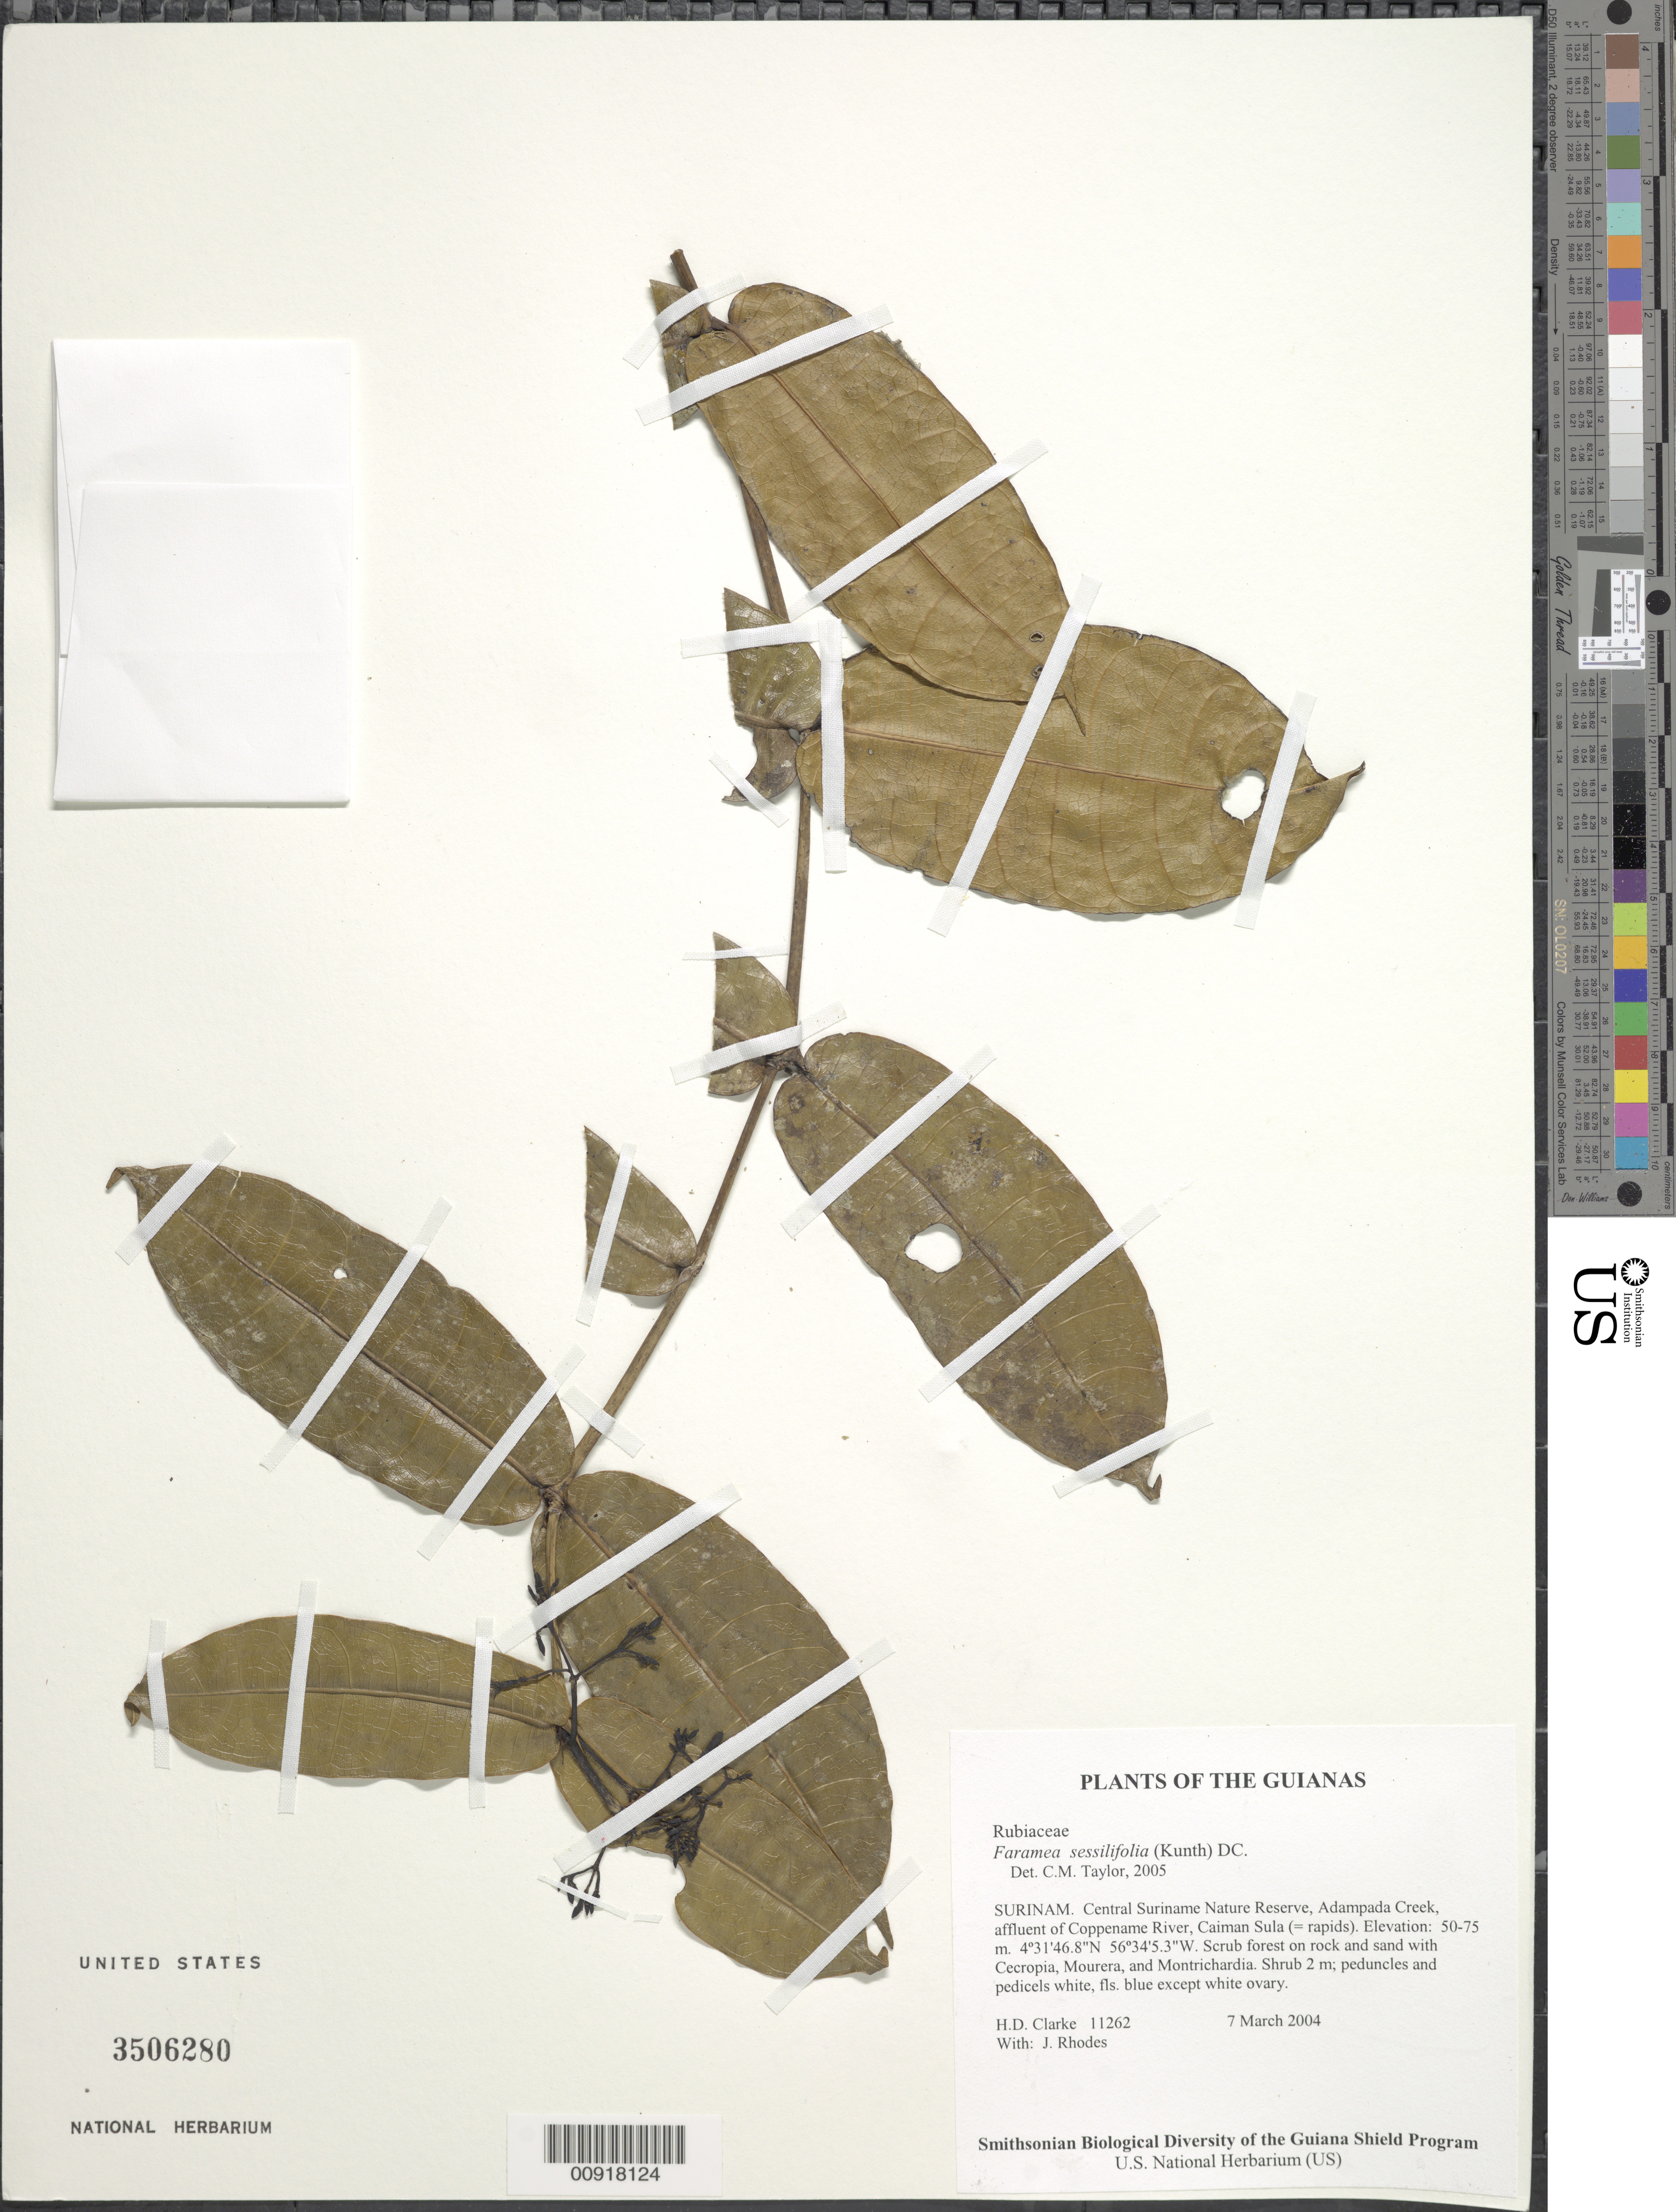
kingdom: Plantae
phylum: Tracheophyta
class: Magnoliopsida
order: Gentianales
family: Rubiaceae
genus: Faramea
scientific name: Faramea sessilifolia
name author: (Kunth) DC.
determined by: Taylor, Charlotte M.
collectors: H. D. Clarke & J. Rhodes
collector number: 11262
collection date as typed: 7 March 2004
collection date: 2004-03-07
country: Suriname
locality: Central Suriname Nature Reserve, Adampada Creek, affluent of Coppename River, Caiman Sula (= rapids)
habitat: Scrub forest on rock and sand with Cecropia, Mourera, and Montrichardia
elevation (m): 50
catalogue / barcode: US 3506280